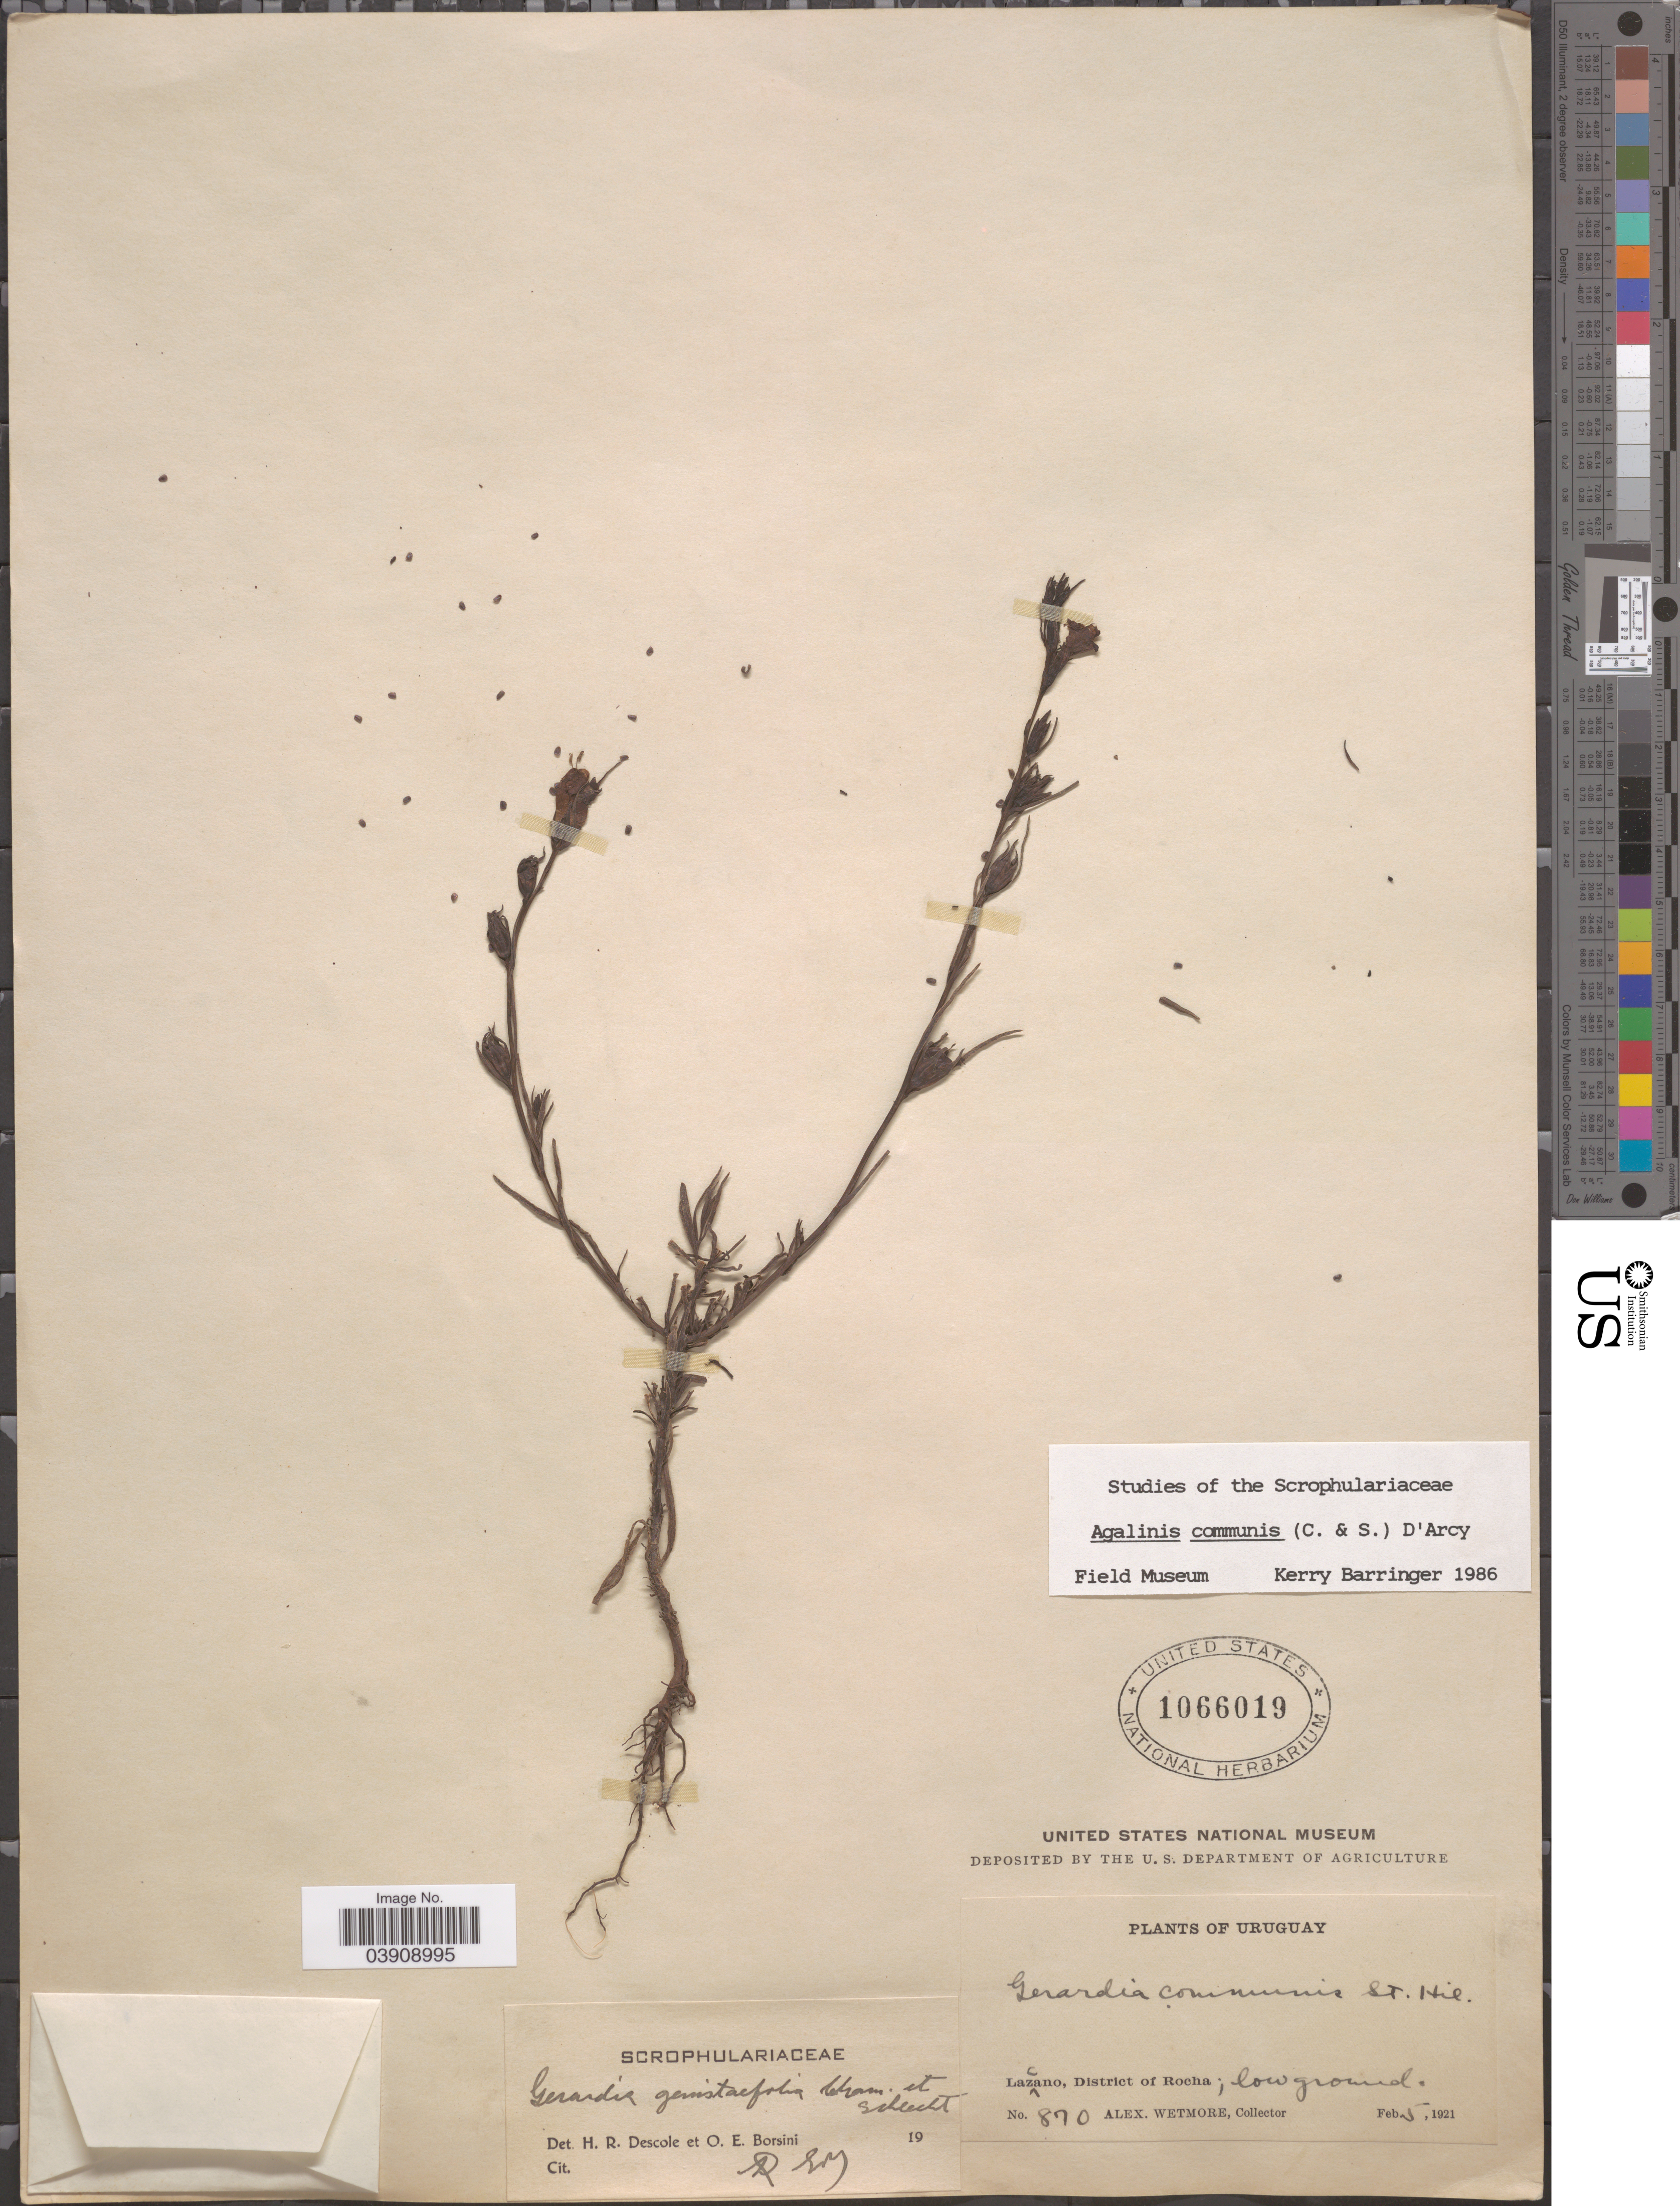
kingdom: Plantae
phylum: Tracheophyta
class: Magnoliopsida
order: Lamiales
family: Orobanchaceae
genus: Agalinis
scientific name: Agalinis communis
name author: (Cham. & Schltdl.) D'Arcy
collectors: A. Wetmore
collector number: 870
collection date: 1921-02-05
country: Uruguay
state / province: Rocha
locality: Lazcano, District of Rocha.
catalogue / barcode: US 1066019